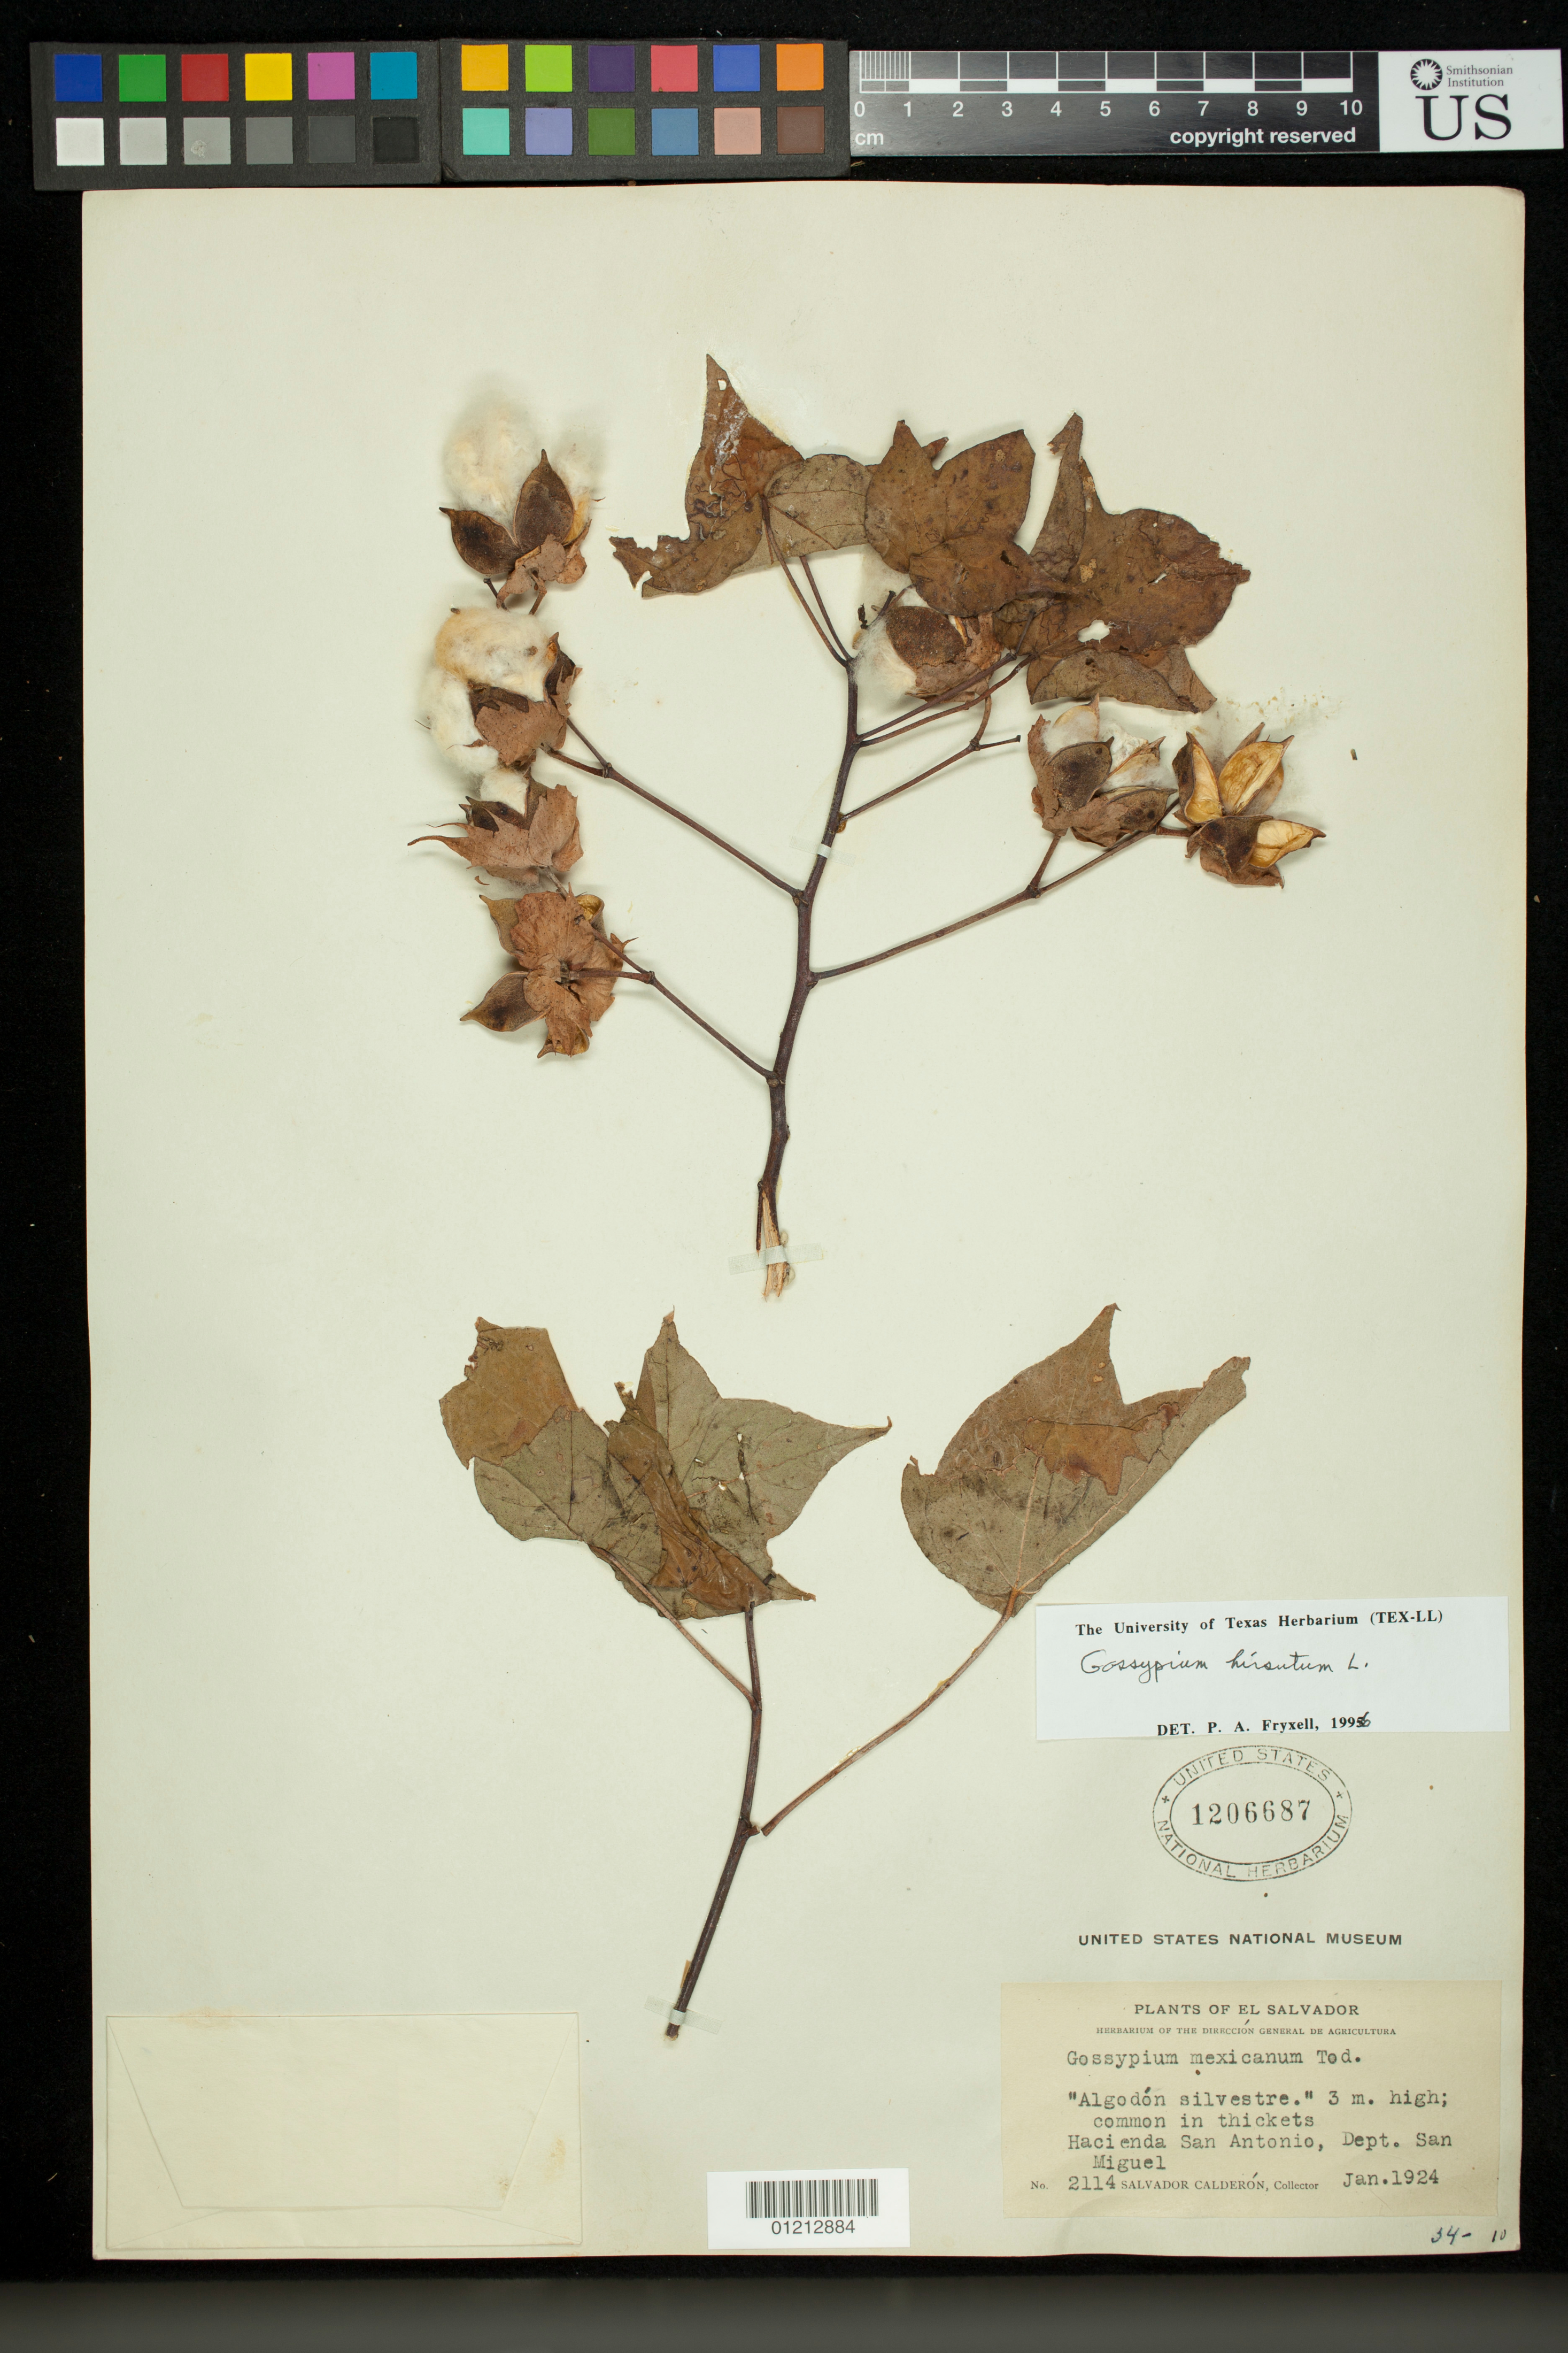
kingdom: Plantae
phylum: Tracheophyta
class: Magnoliopsida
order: Malvales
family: Malvaceae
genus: Gossypium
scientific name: Gossypium hirsutum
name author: L.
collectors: S. Calderón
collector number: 2114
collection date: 1924-01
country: El Salvador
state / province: San Miguel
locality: Hacienda San Antonio, Dept. San Miguel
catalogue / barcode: US 1206687